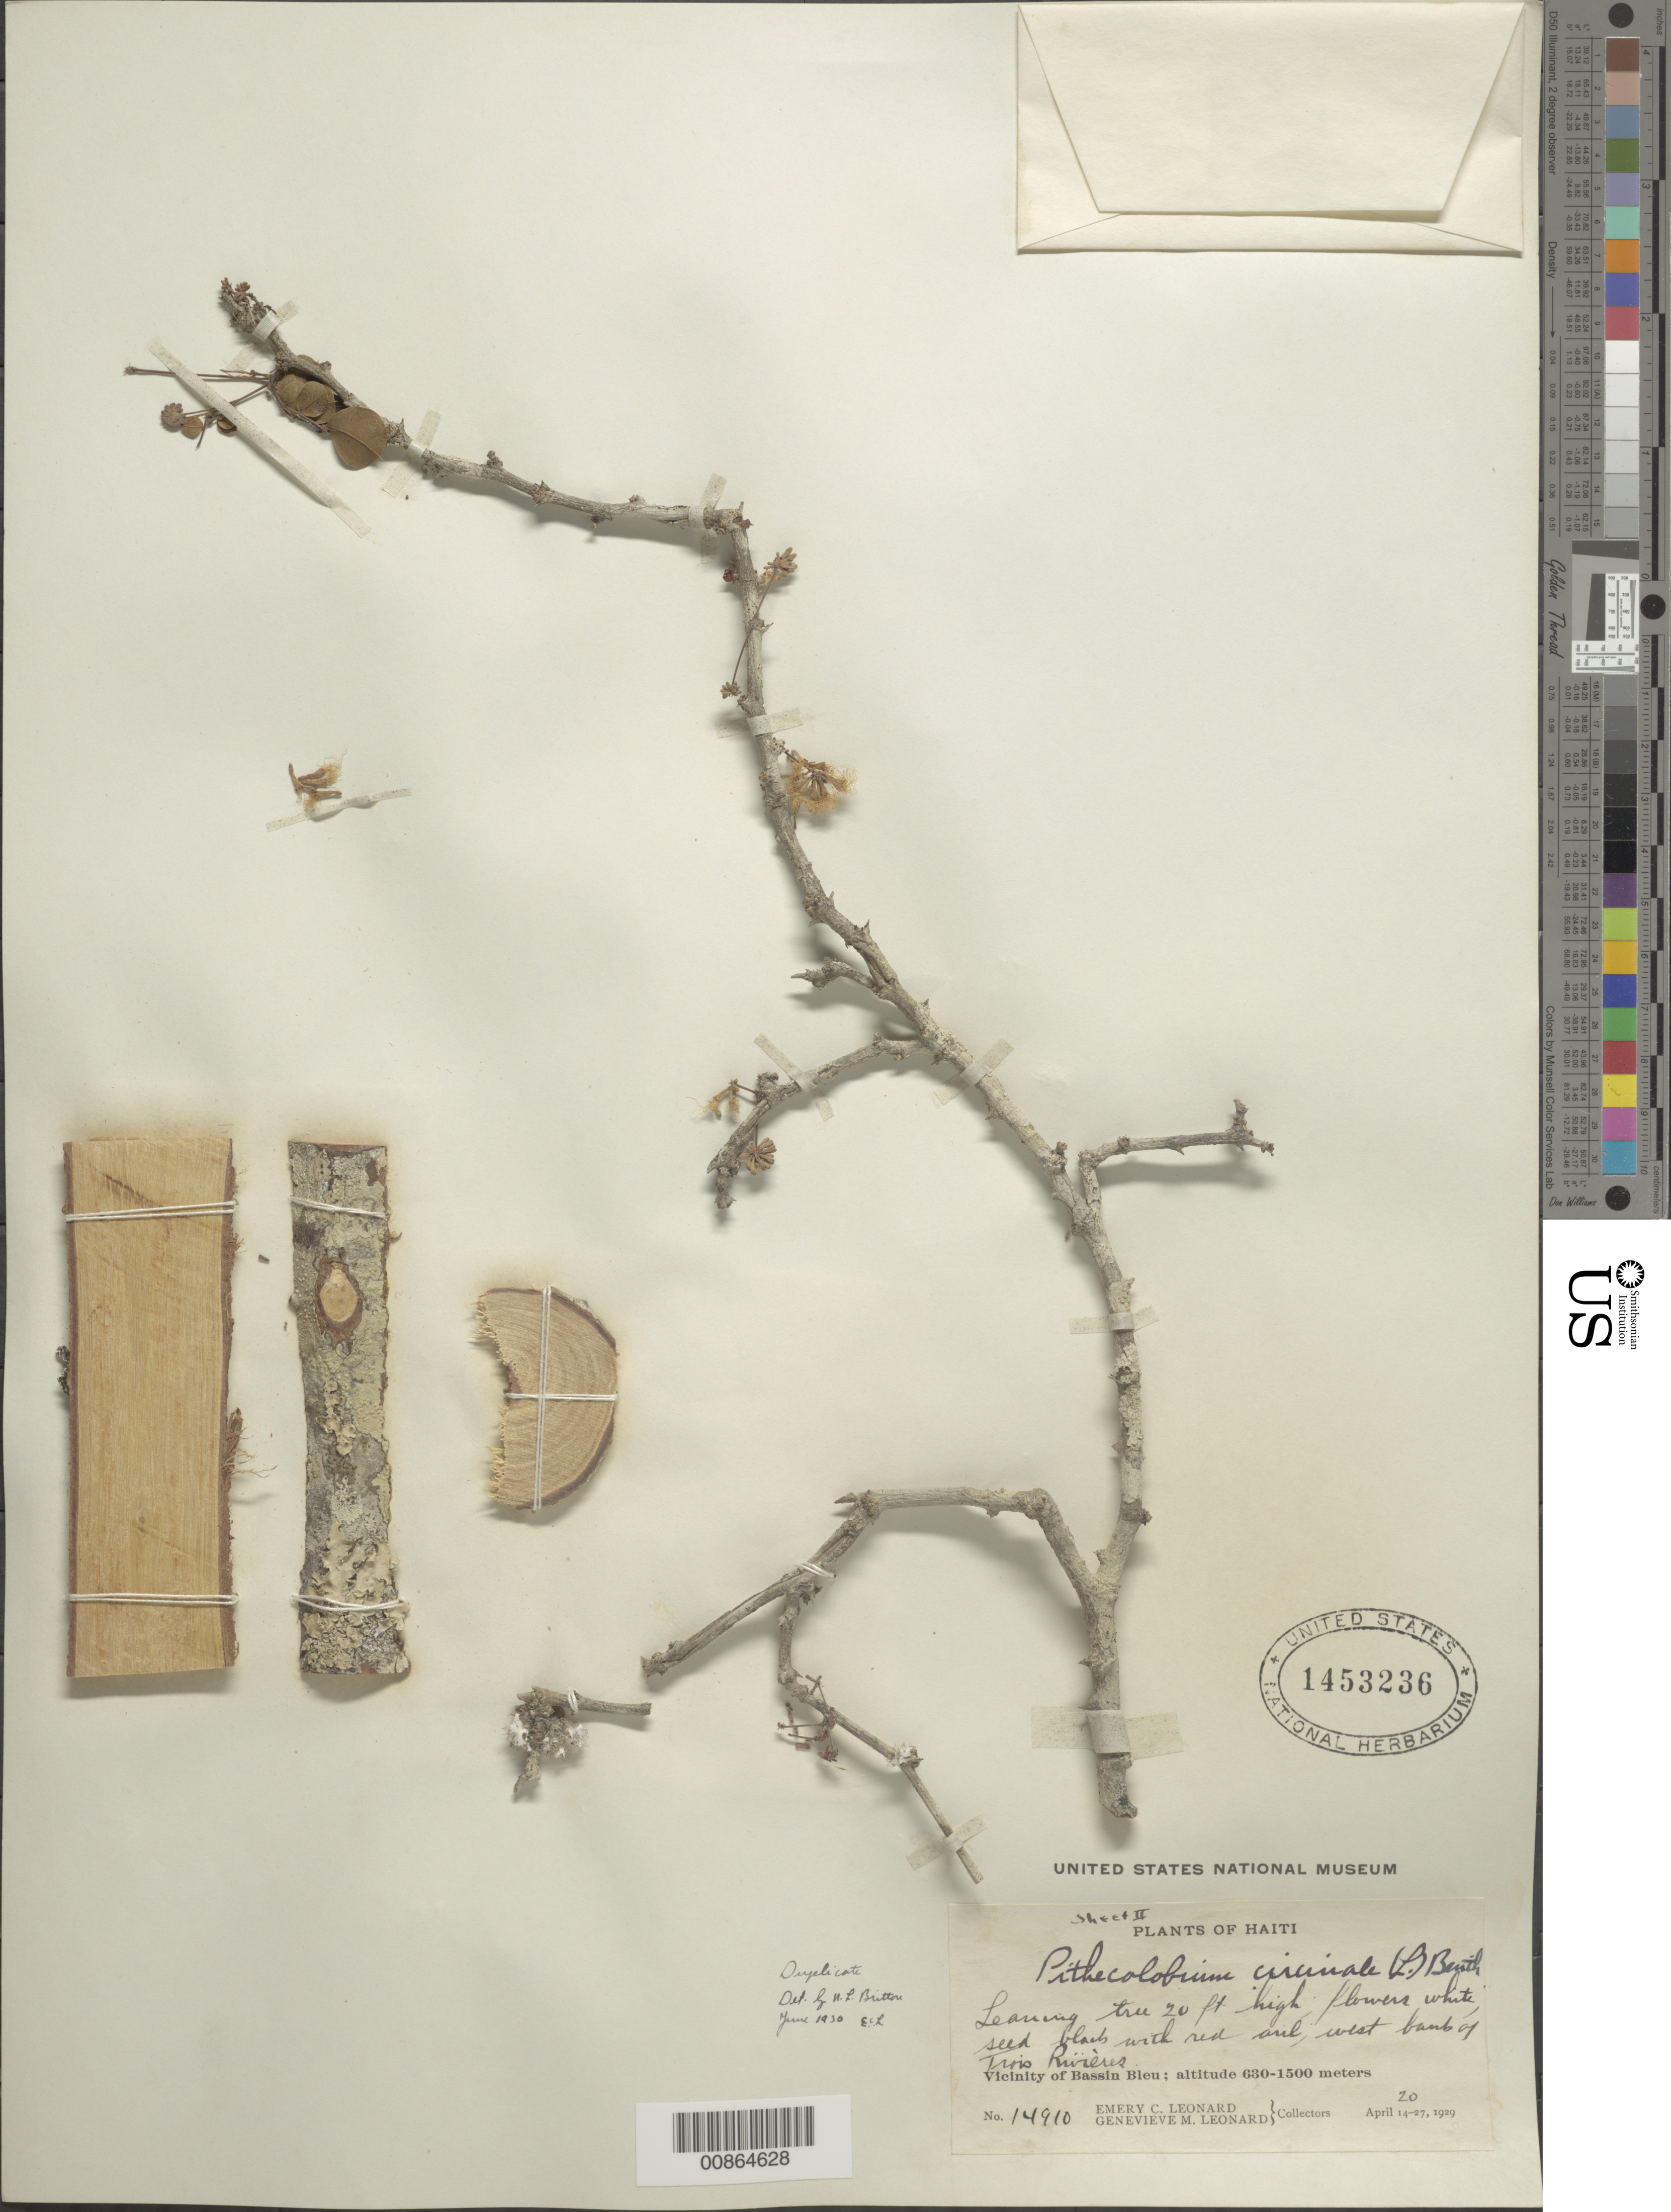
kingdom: Plantae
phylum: Tracheophyta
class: Magnoliopsida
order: Fabales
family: Fabaceae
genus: Pithecellobium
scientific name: Pithecellobium circinale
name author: (L.) Benth.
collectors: E. C. Leonard & G. M. Leonard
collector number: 14910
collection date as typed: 20 Apr 1929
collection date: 1929-04-20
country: Haiti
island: Hispaniola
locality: Vicinity of Bassin Bleu. West bank of Trois Rivières.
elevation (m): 630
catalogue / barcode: US 1453236